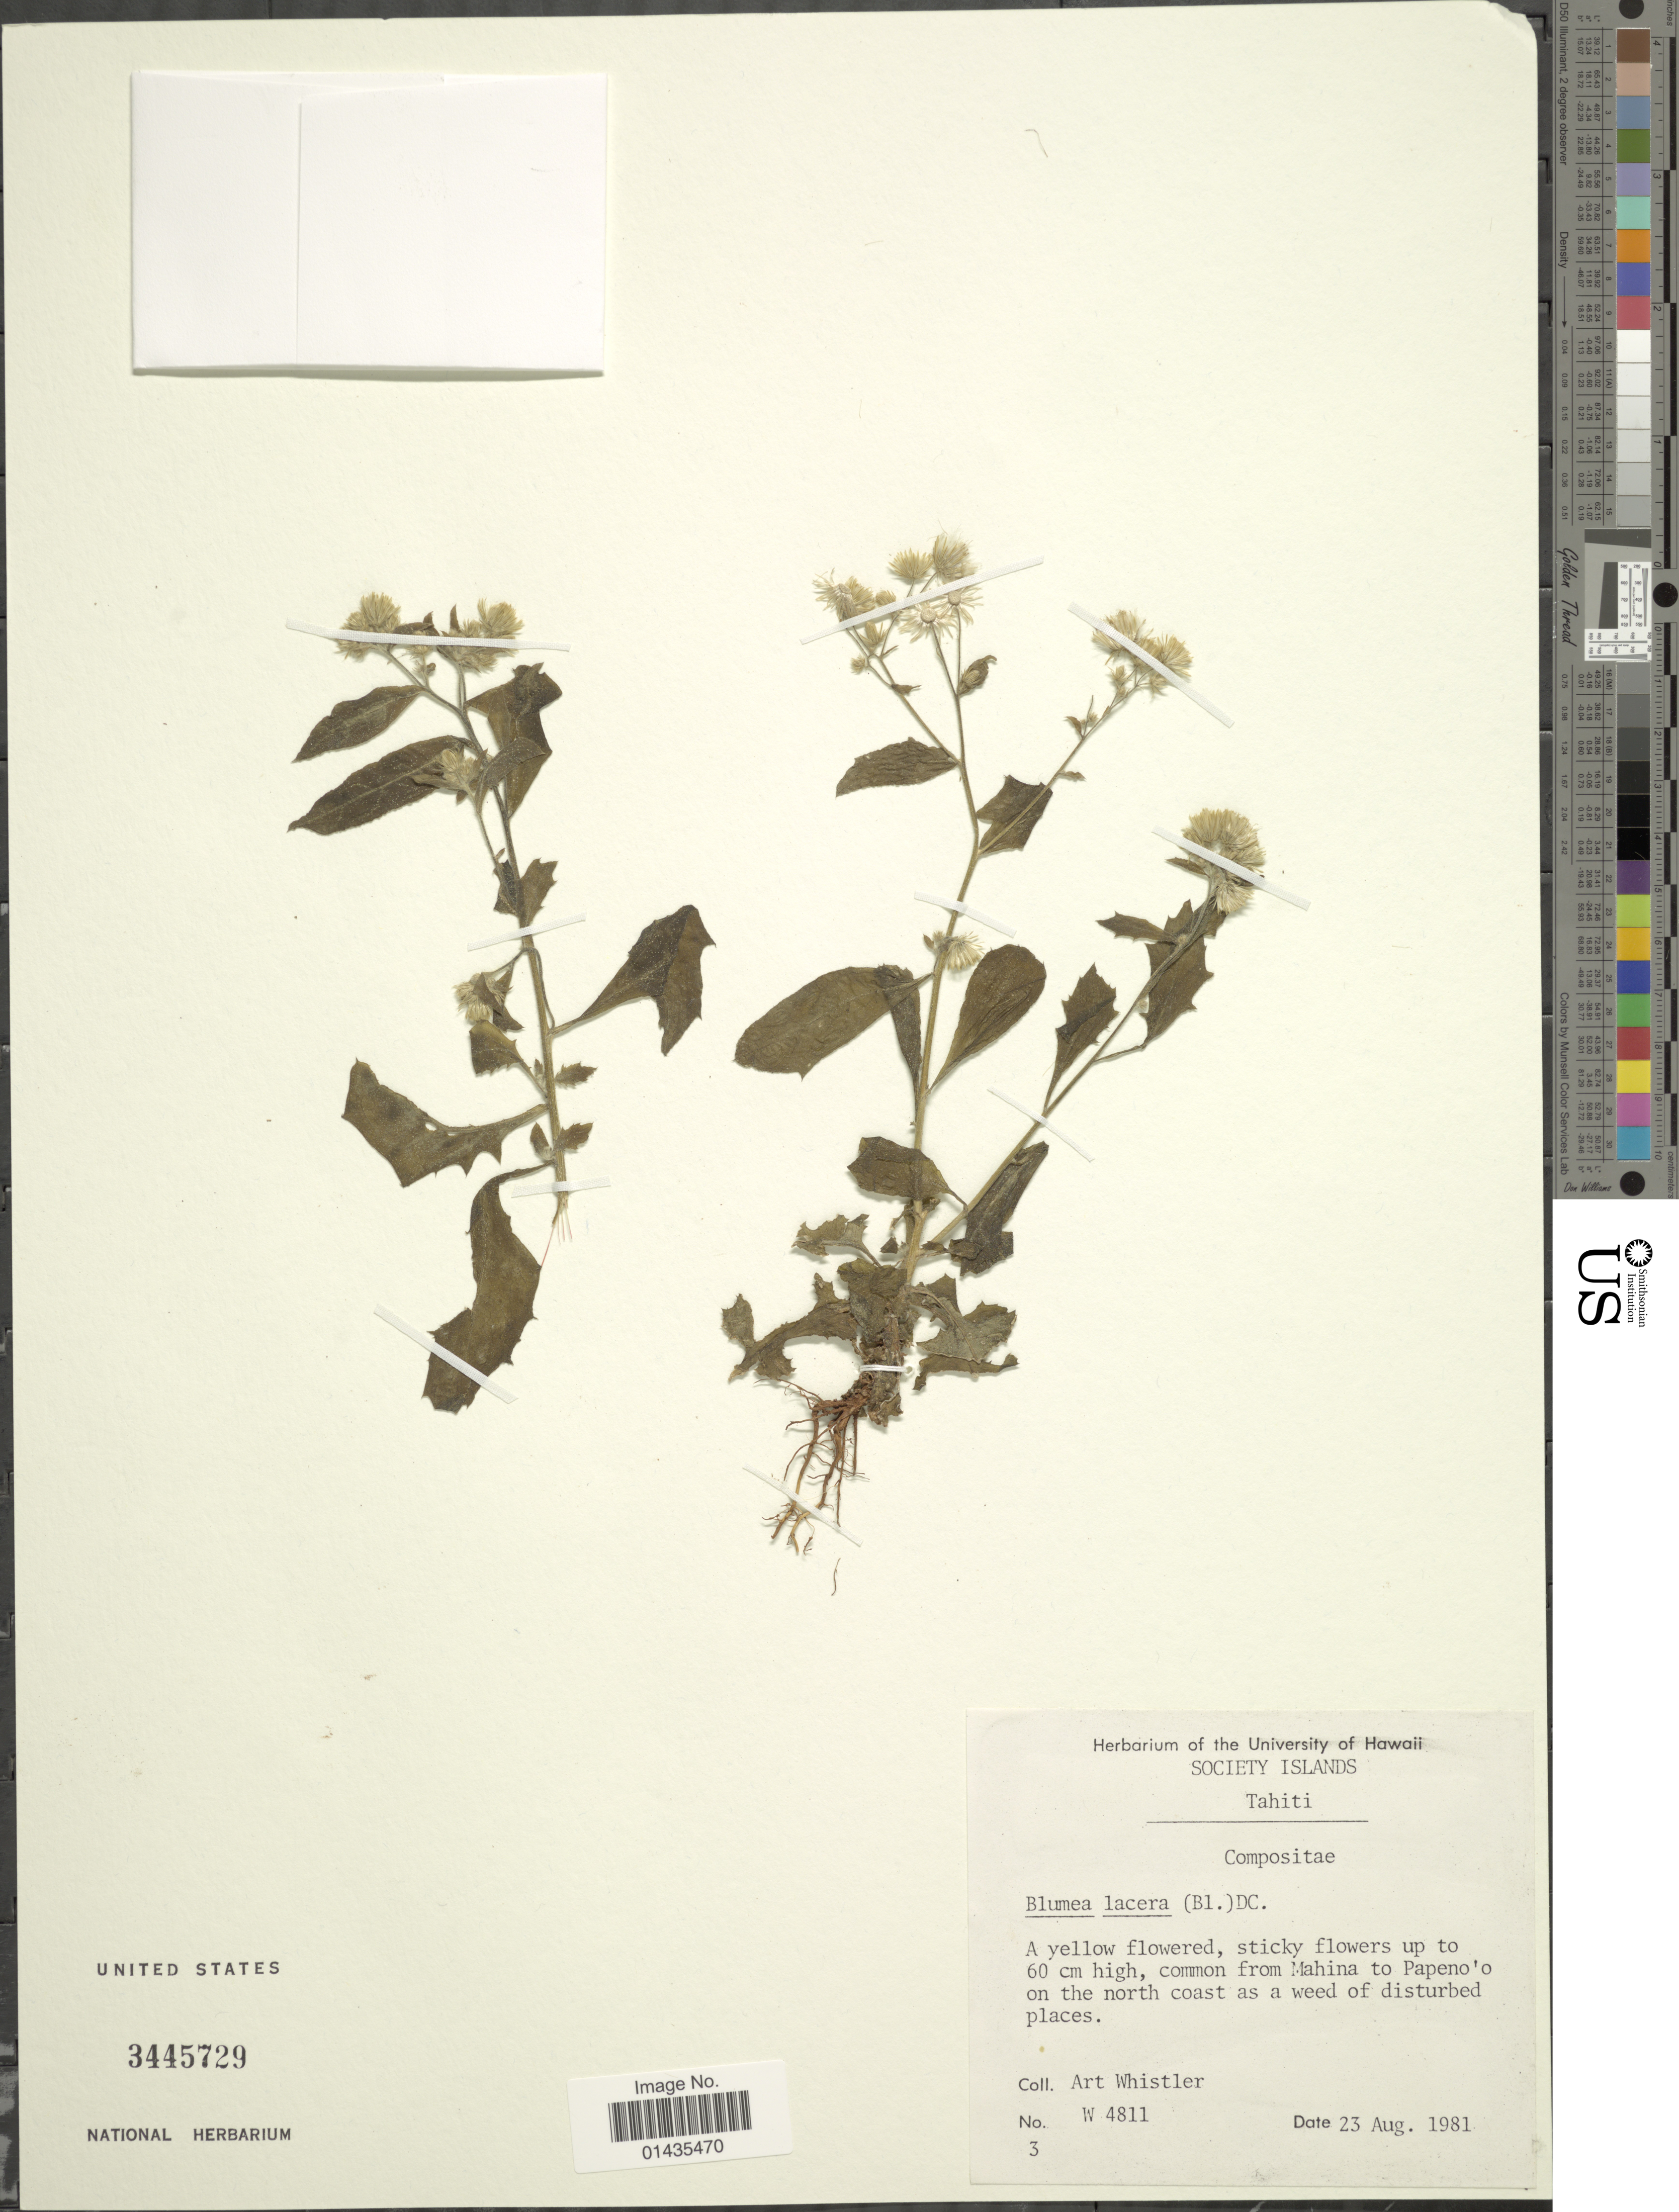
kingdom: Plantae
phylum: Tracheophyta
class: Magnoliopsida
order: Asterales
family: Asteraceae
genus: Blumea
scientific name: Blumea lacera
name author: (Roxb.) DC.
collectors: A. Whistler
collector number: W4811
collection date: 1981-08-23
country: French Polynesia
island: Tahiti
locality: Society Islands, Tahiti, Mahina to Papeno'o on the north coast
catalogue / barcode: US 3445729